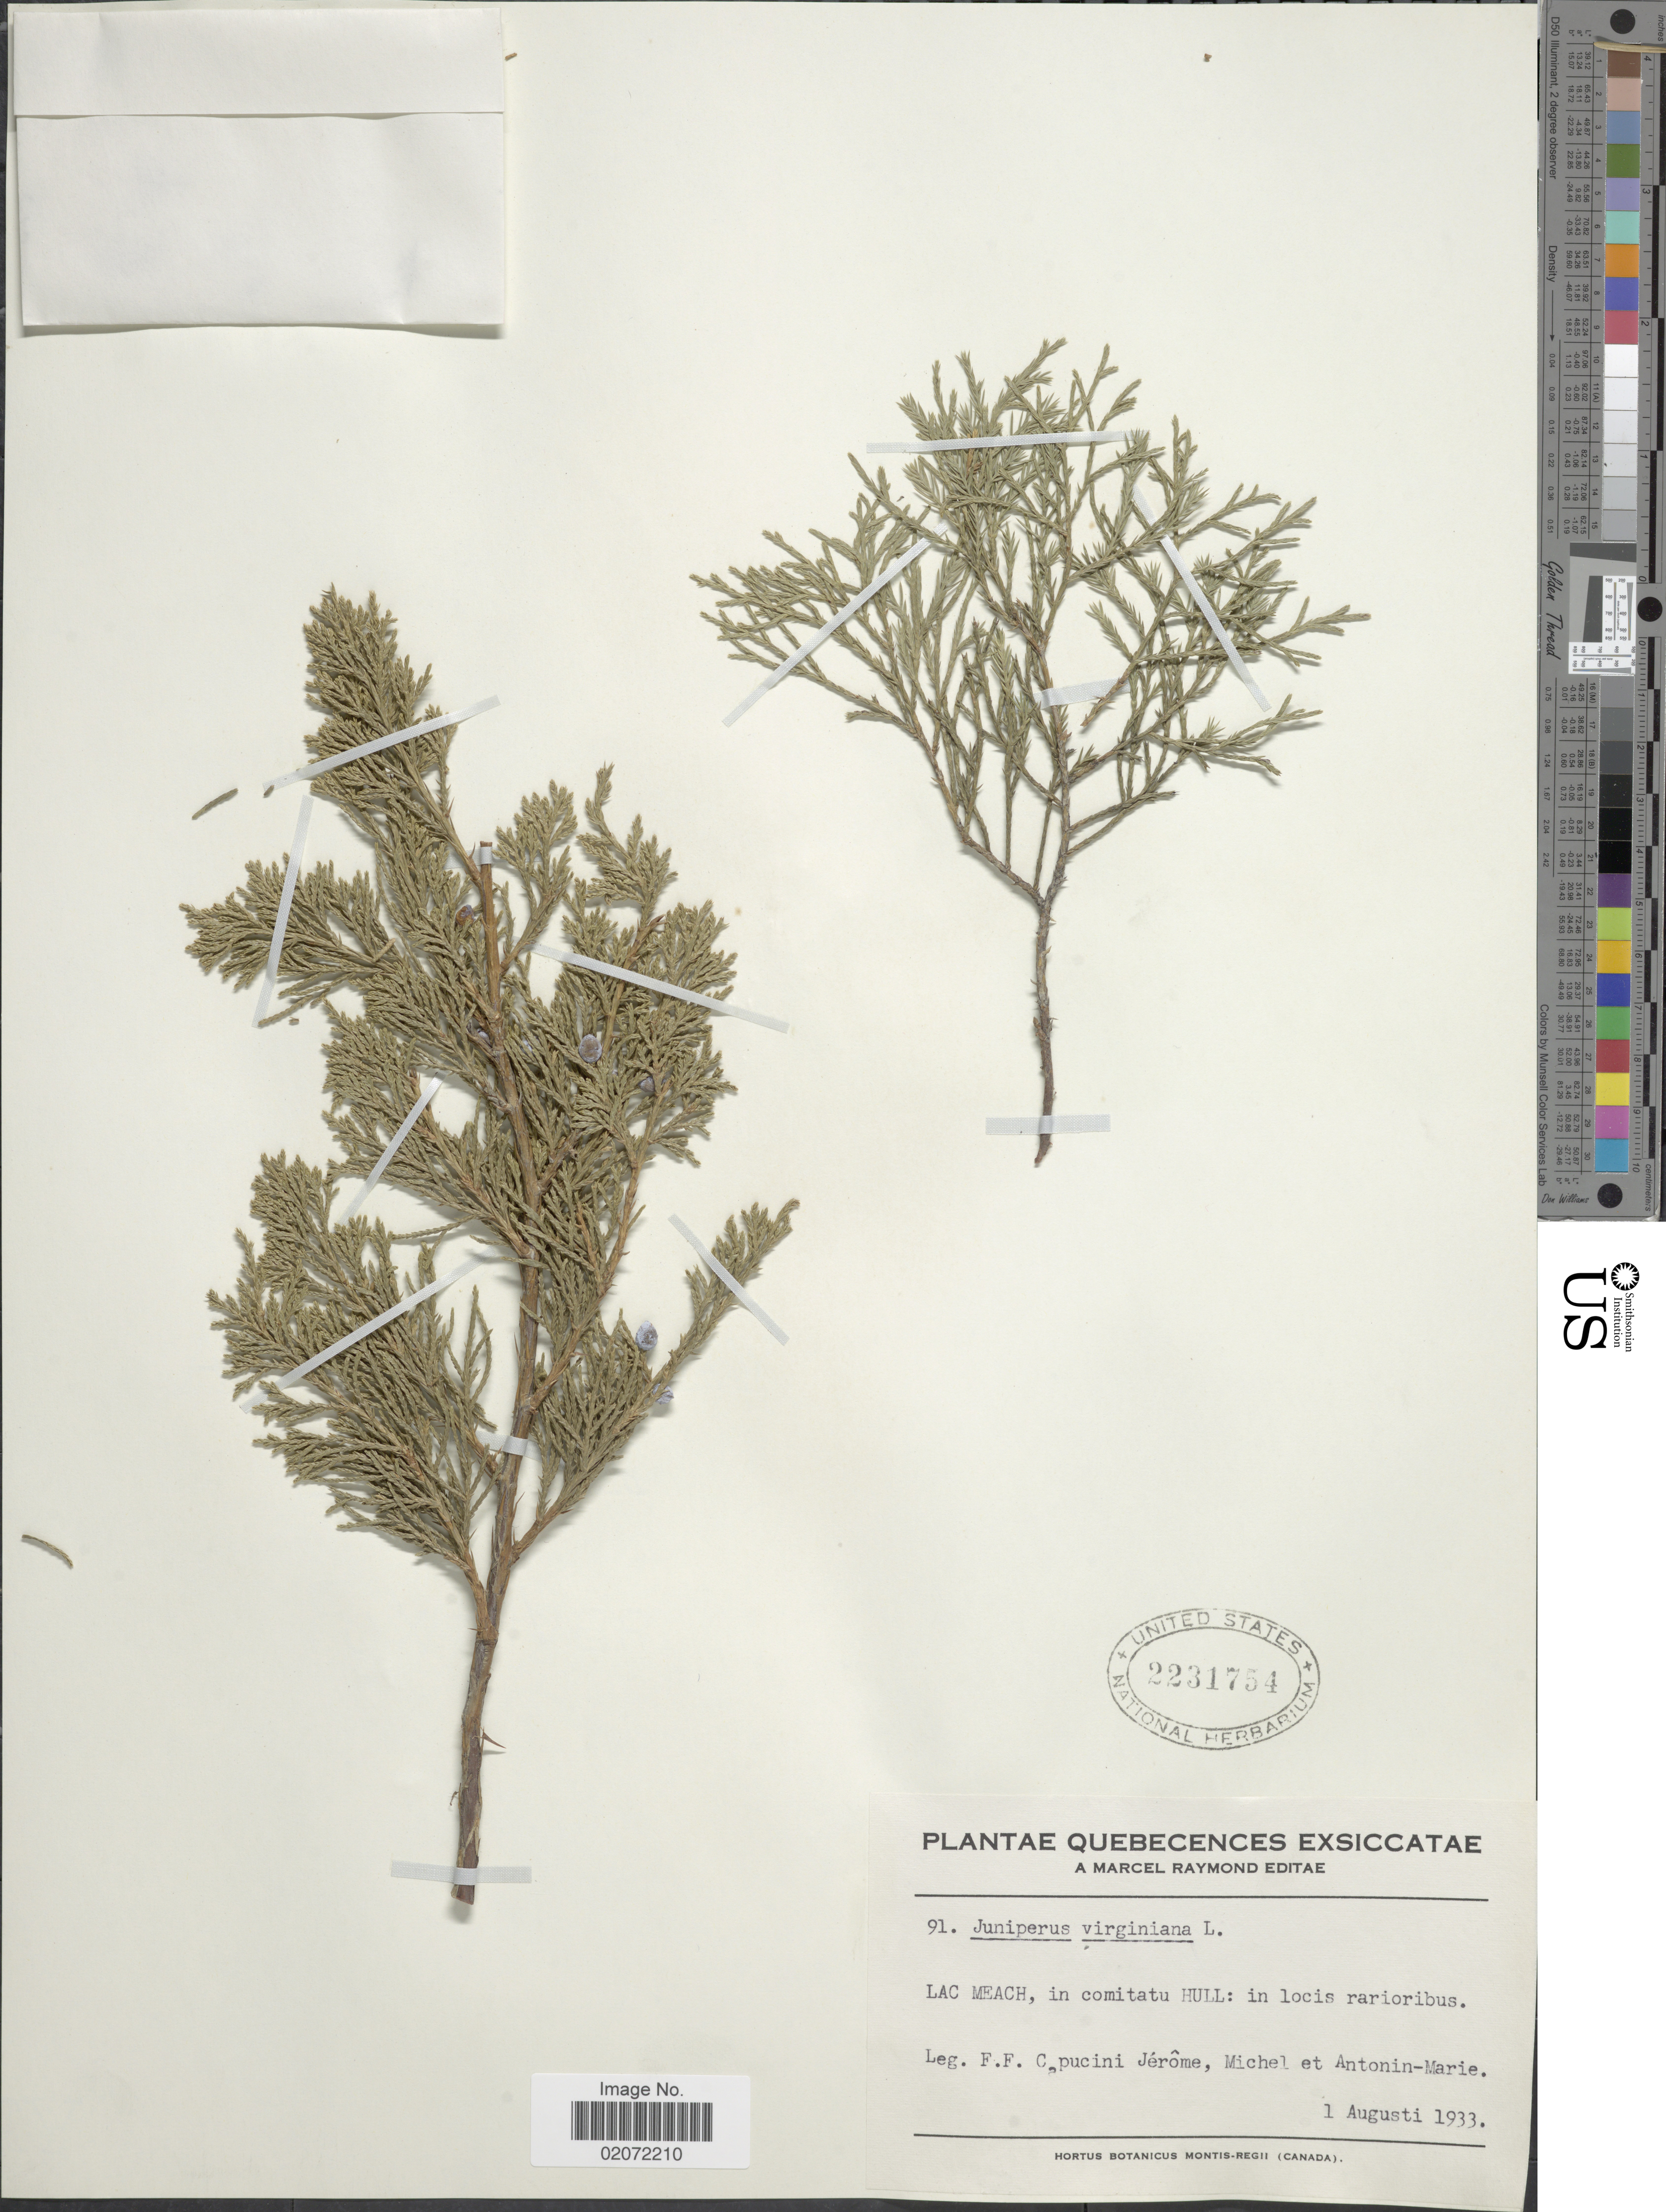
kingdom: Plantae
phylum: Tracheophyta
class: Pinopsida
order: Pinales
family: Cupressaceae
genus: Juniperus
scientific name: Juniperus virginiana var. crebra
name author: Fernald & Griscom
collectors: F. Capucini Jerome, -. Michel & Antonin-Marie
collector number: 91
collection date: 1933-08-01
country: Canada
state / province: Quebec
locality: Quebecences, Lac Meach, in comitatu Hull: in locis rarioribus.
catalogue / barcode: US 2231754